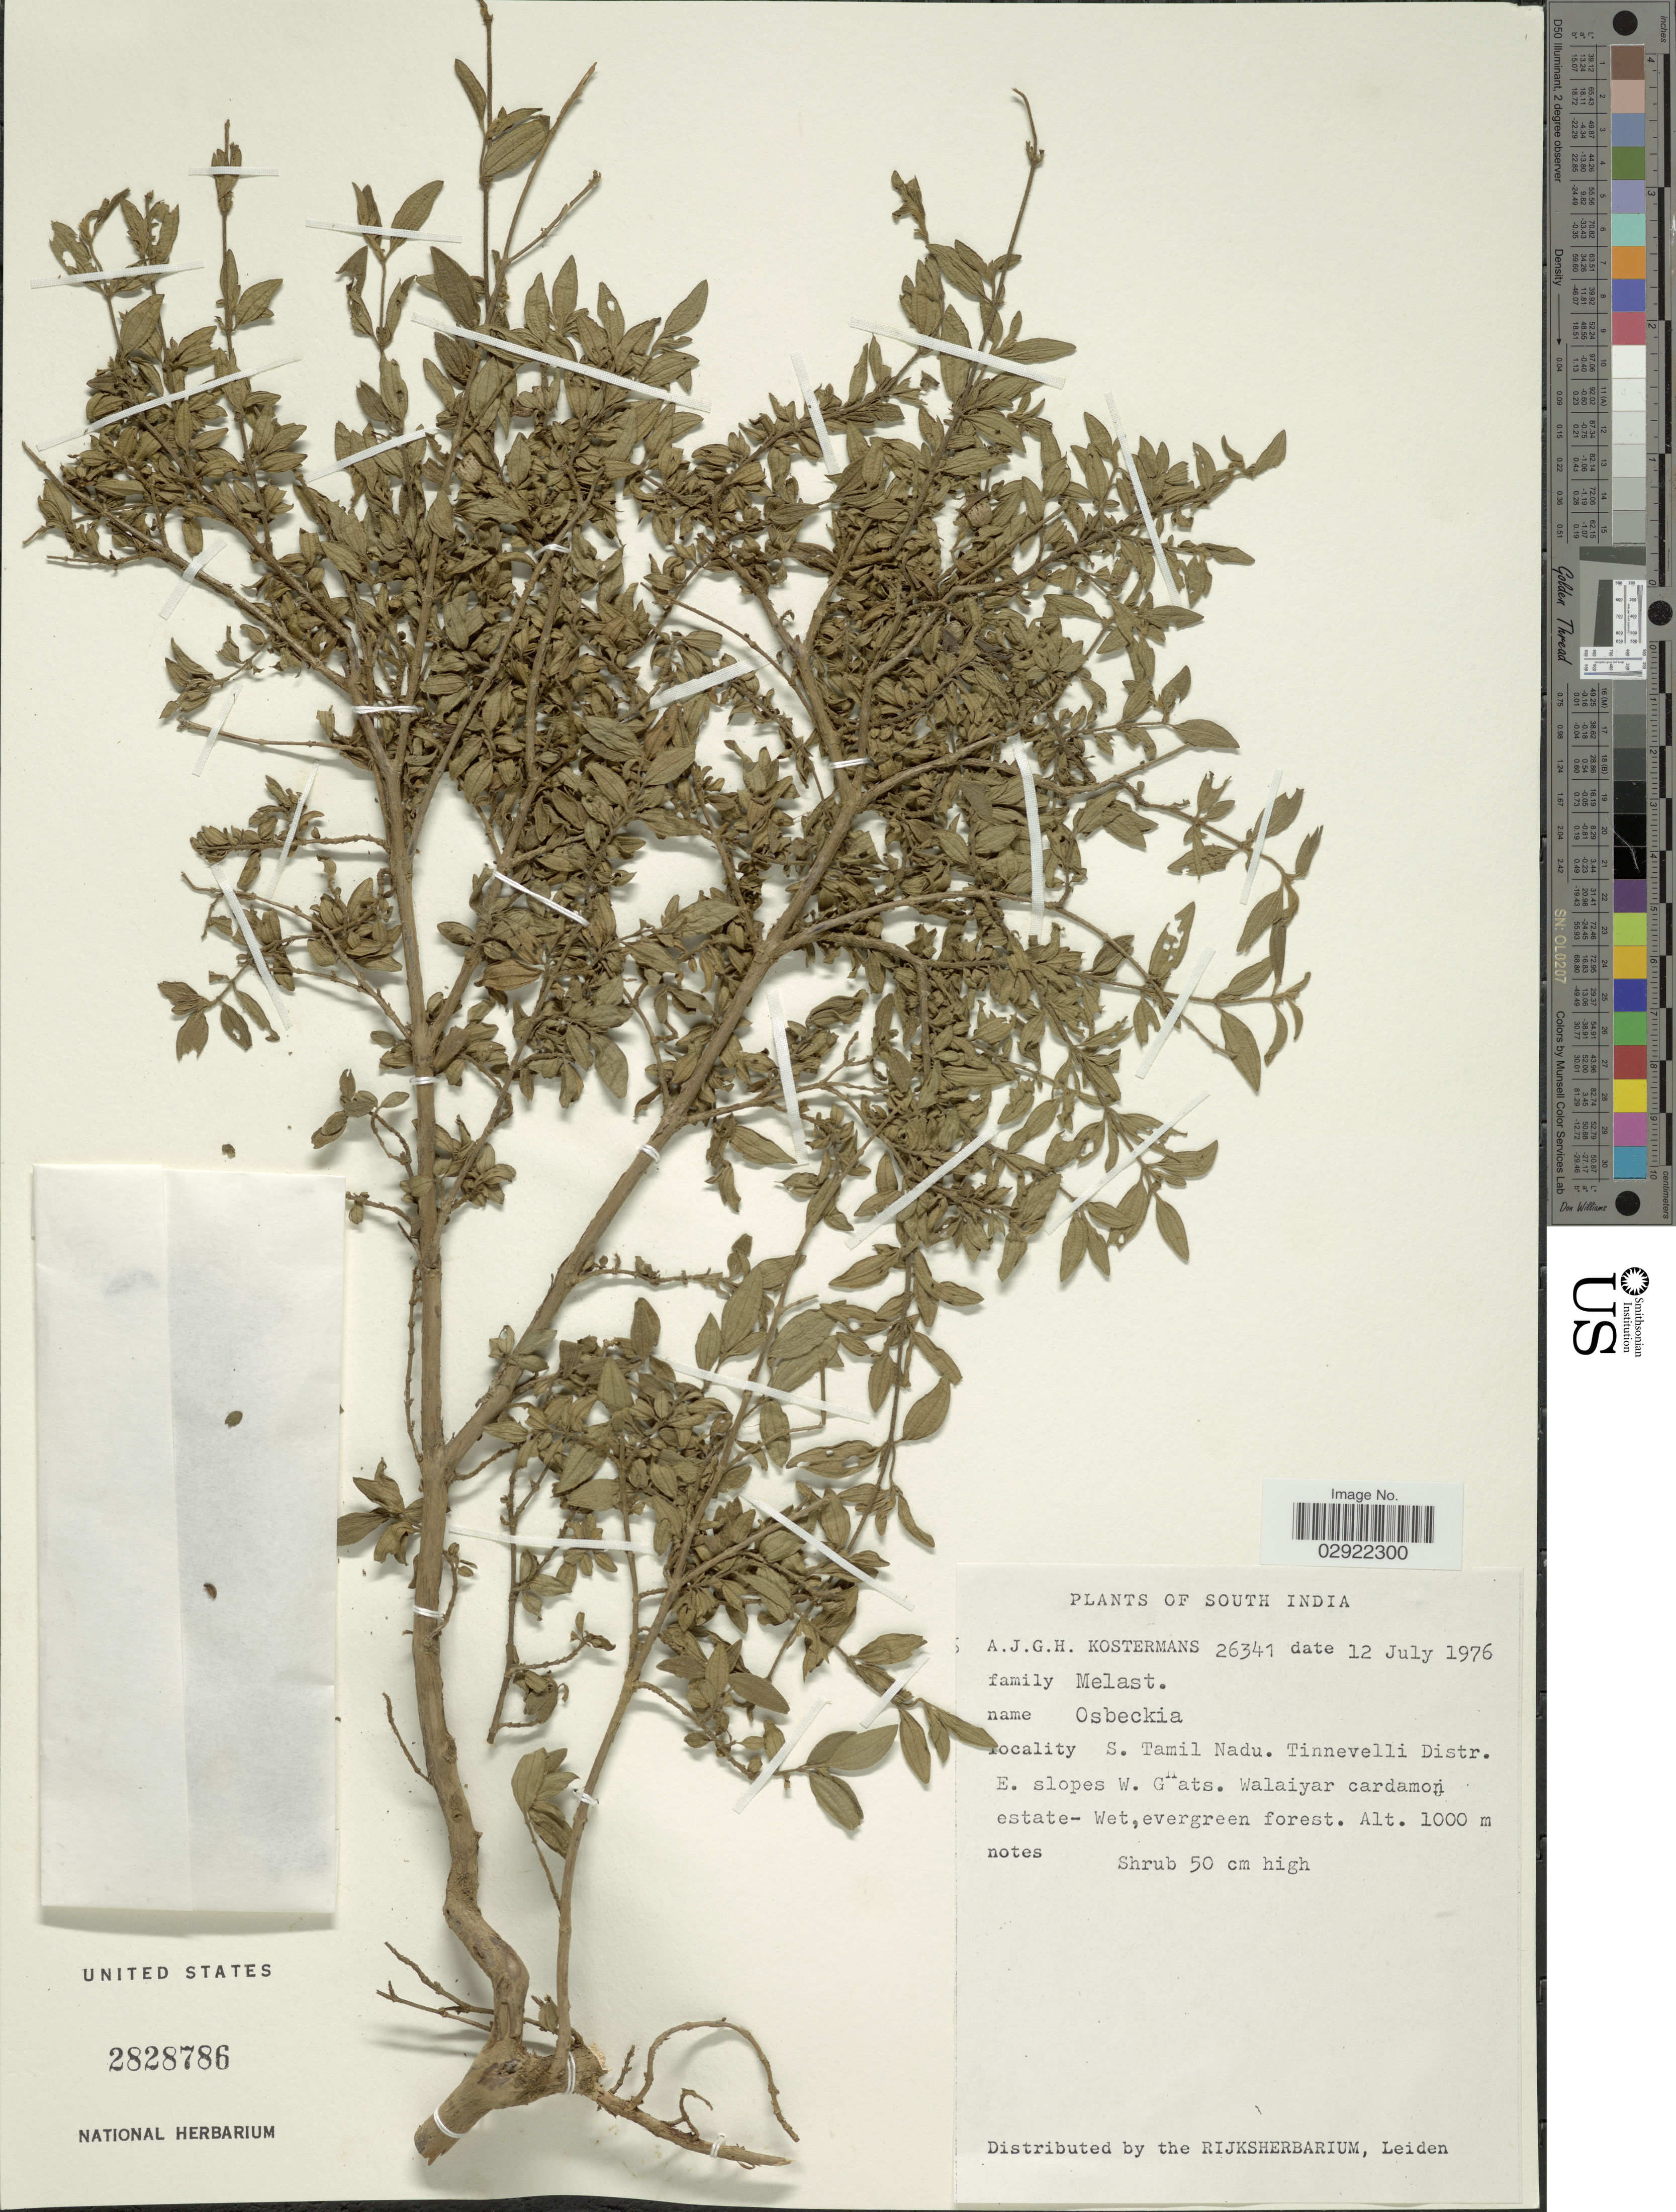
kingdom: Plantae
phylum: Tracheophyta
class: Magnoliopsida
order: Myrtales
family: Melastomataceae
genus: Osbeckia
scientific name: Osbeckia sp.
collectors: A. J. G. Kostermans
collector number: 26341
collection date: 1976-07-12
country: India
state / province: Tamil Nadu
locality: South India. S. Tamil Nadu. Tinnevelli Distr. E. slopes W. G [illegible text]ats.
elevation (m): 1000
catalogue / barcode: US 2828786